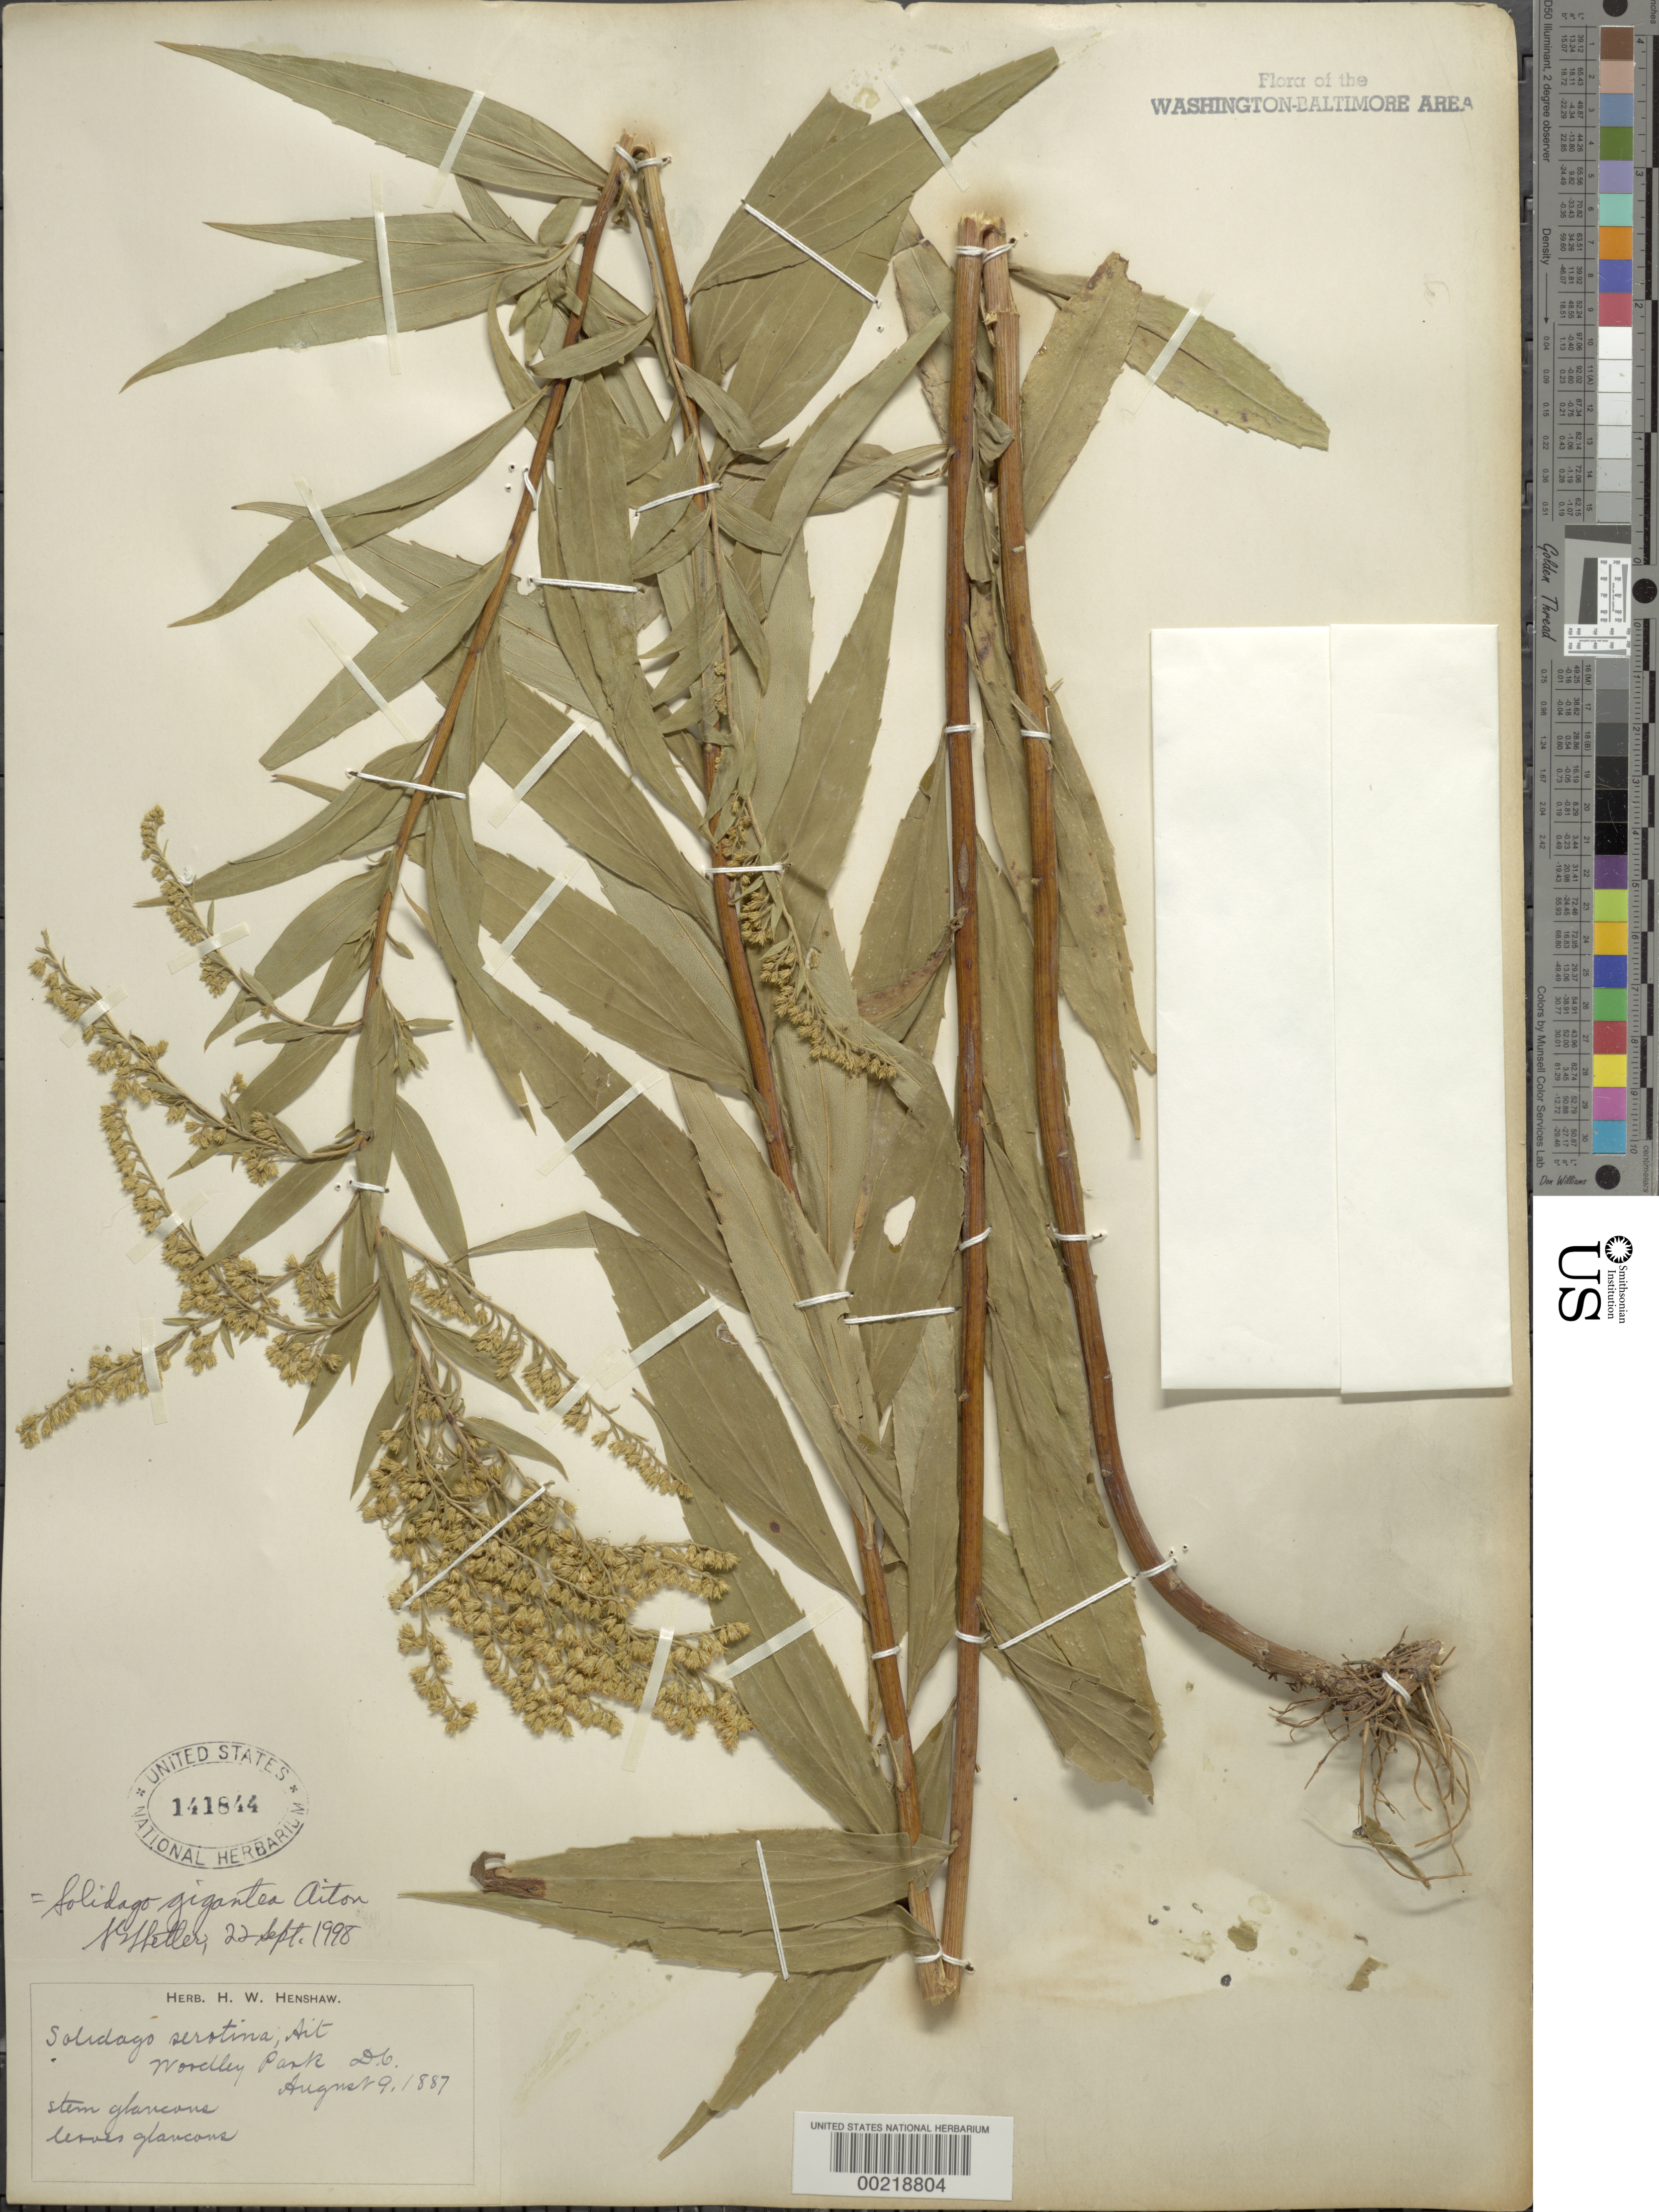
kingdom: Plantae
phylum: Tracheophyta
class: Magnoliopsida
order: Asterales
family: Asteraceae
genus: Solidago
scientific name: Solidago gigantea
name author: Aiton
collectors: H. Henshaw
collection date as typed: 09 Aug 1887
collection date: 1887-08-09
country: United States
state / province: District of Columbia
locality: Woodley Park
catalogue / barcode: US 141844